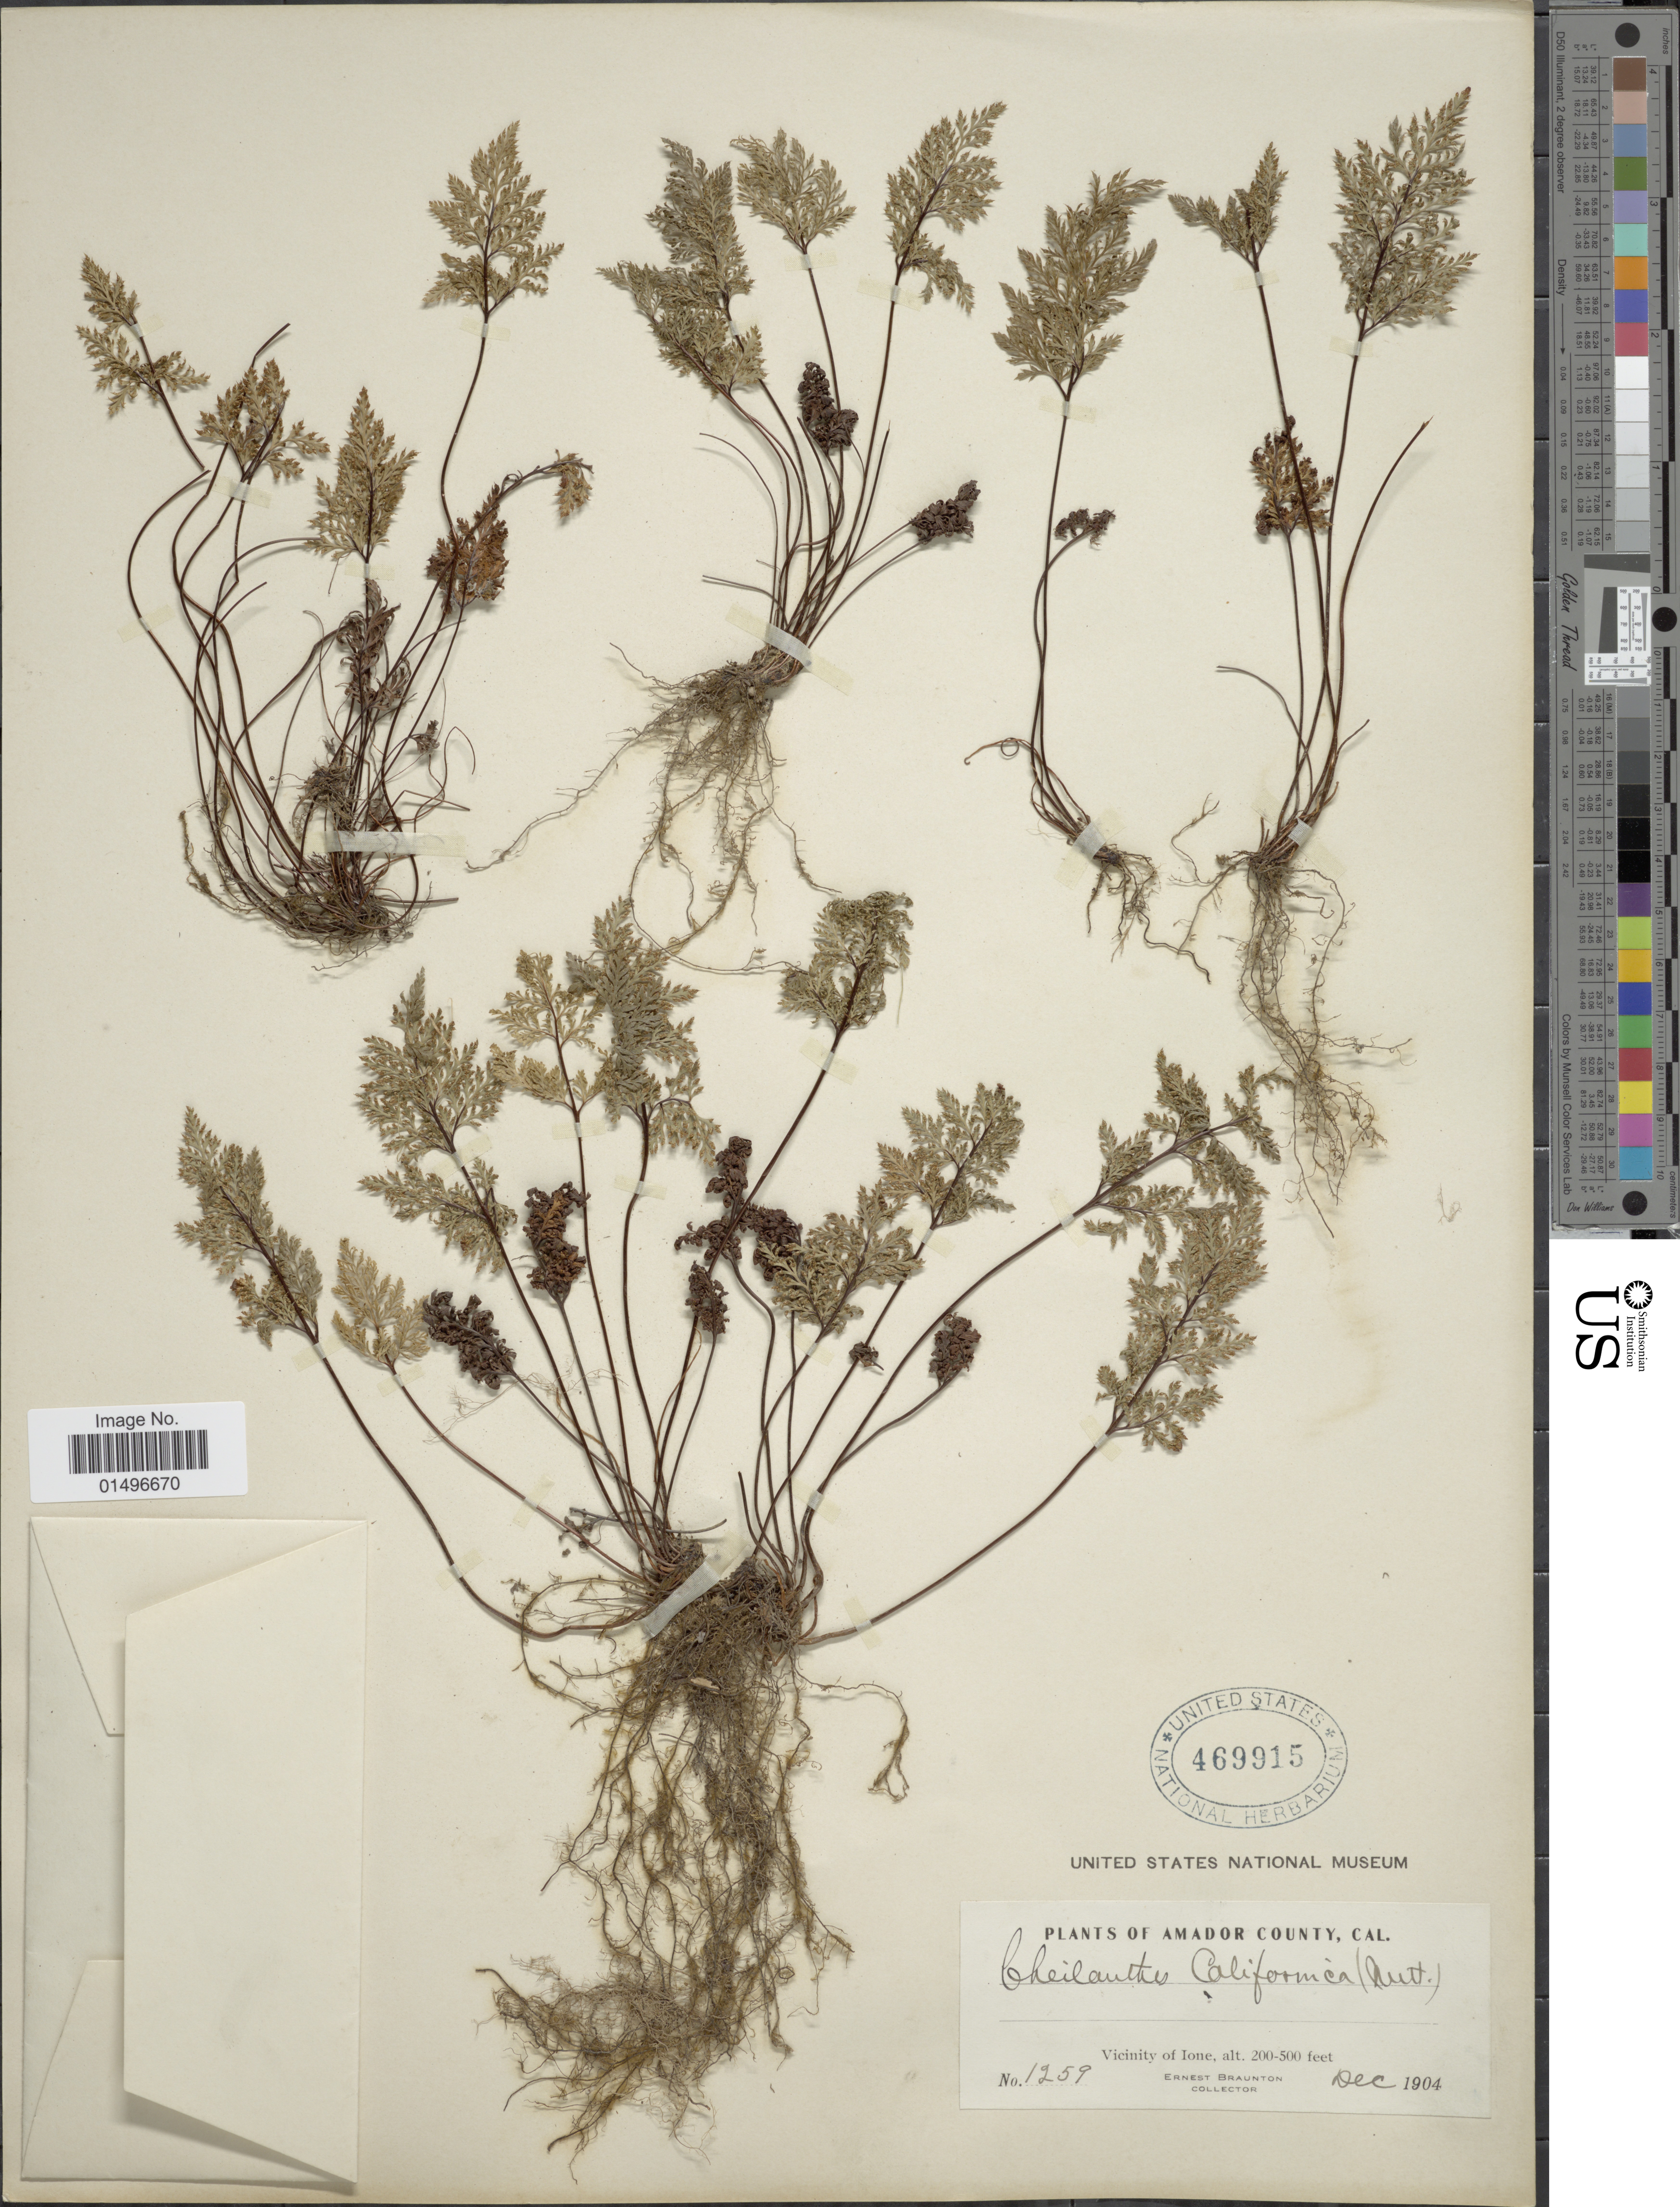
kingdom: Plantae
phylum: Tracheophyta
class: Polypodiopsida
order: Polypodiales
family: Pteridaceae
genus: Aspidotis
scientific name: Aspidotis californica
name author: (Hook.) Nutt. ex Copel.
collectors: E. Braunton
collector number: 1259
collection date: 1904-12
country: United States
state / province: California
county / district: Amador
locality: California, Amador County, Vicinity of Ione.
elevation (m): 61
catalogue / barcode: US 469915